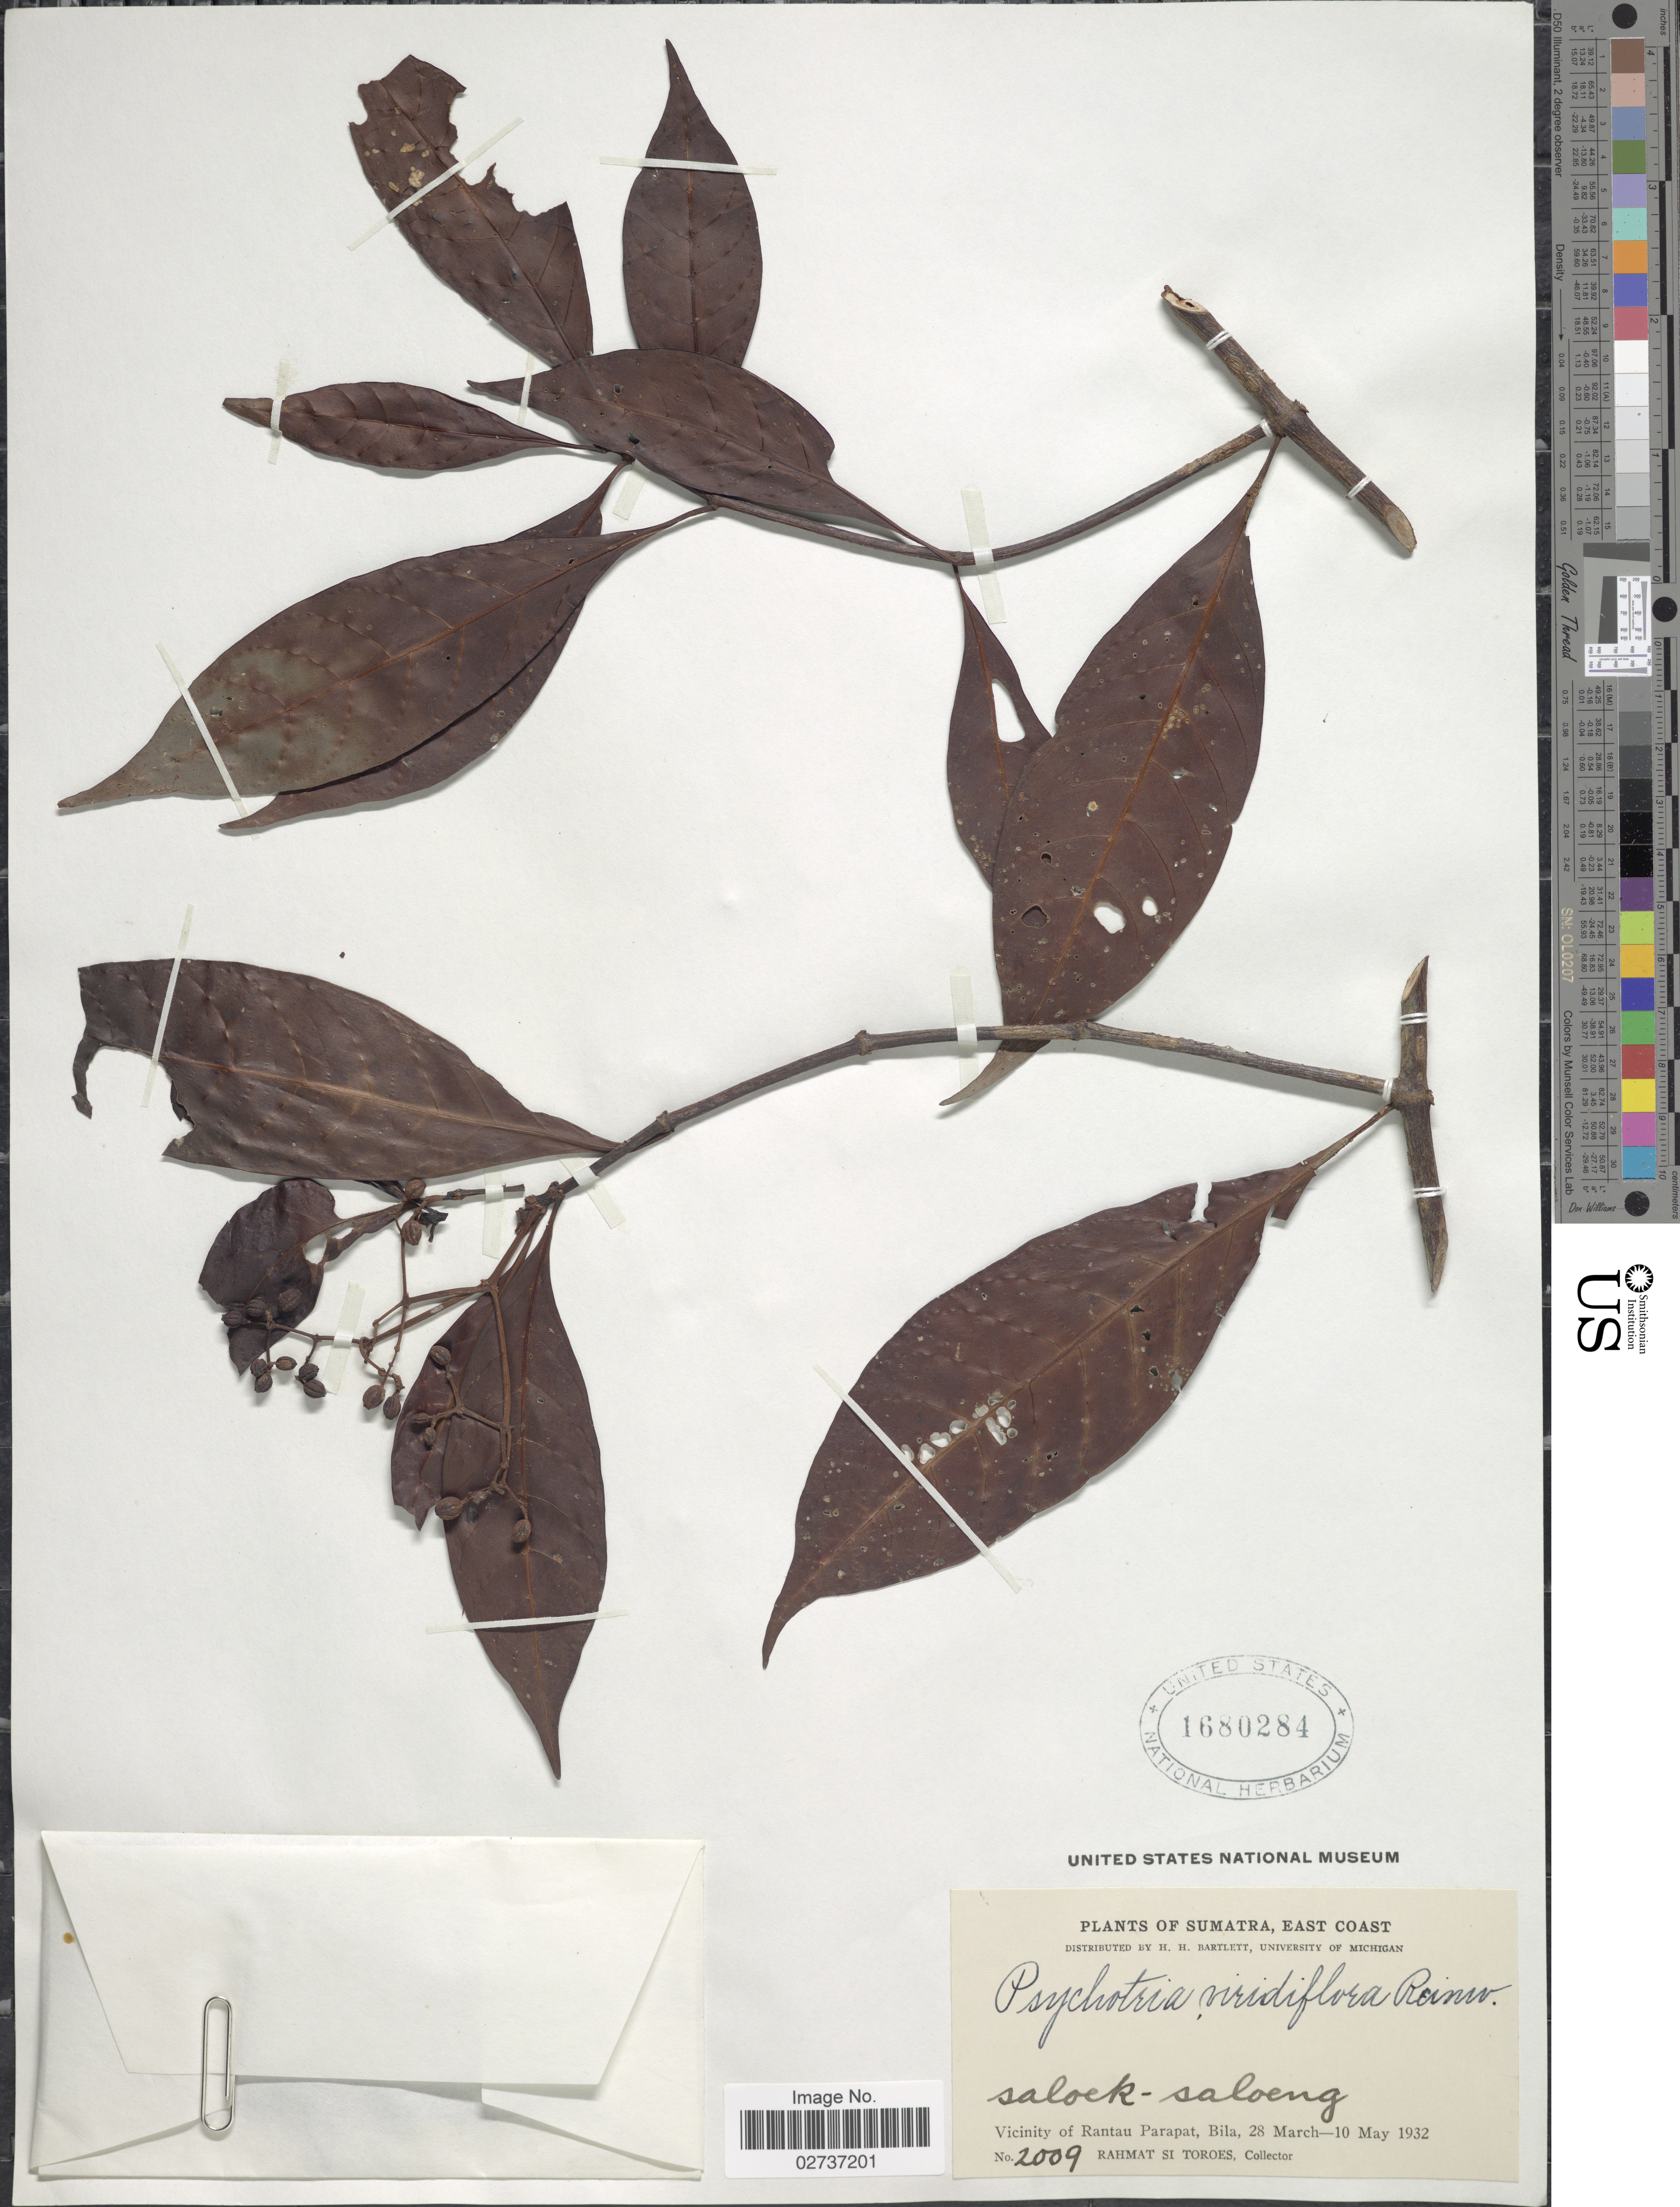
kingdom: Plantae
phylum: Tracheophyta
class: Magnoliopsida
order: Gentianales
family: Rubiaceae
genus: Psychotria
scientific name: Psychotria viridiflora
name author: Reinw. ex Blume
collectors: Rahmat Si Boeea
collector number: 2009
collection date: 1932-03-28/1932-05-10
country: Indonesia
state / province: Sumatra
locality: East Coast, Vicinity of Rantau Parapat, Bila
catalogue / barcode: US 1680284